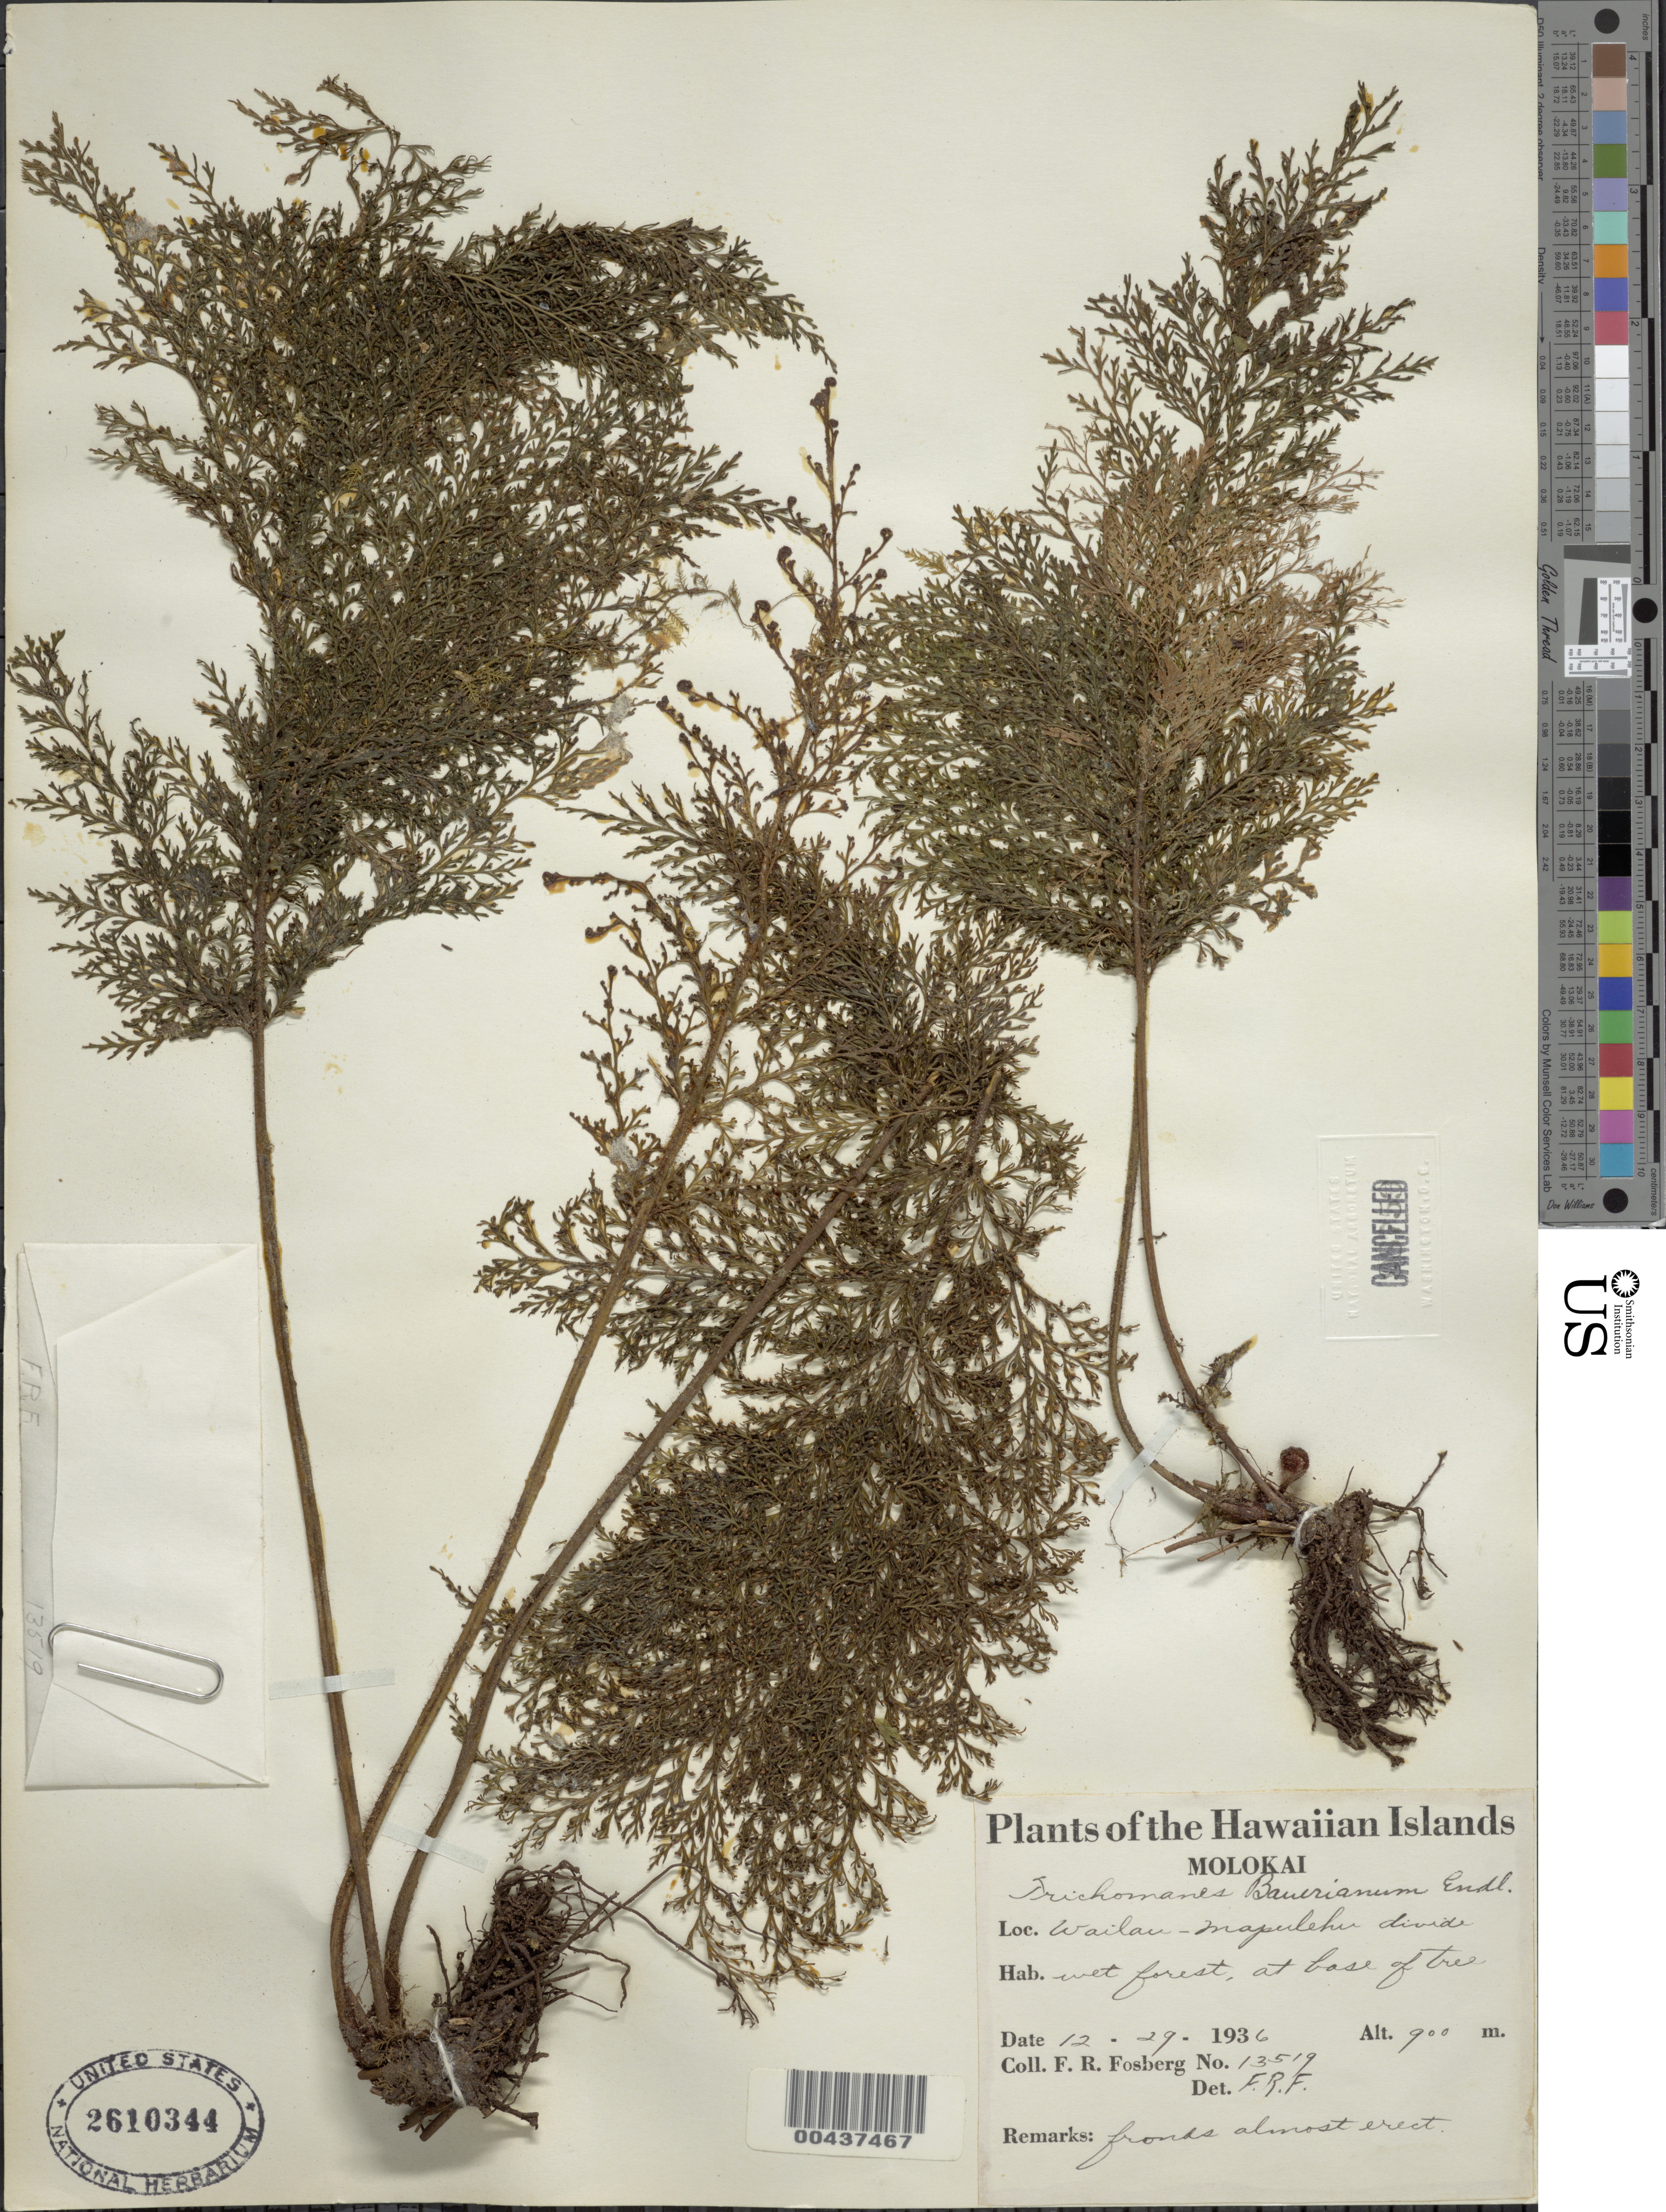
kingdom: Plantae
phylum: Tracheophyta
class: Polypodiopsida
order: Hymenophyllales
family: Hymenophyllaceae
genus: Callistopteris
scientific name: Callistopteris baueriana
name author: Copel.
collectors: F. R. Fosberg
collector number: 13519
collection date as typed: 29 Dec 1936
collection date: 1936-12-29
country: United States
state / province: Hawaii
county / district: Maui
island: Moloka'i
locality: Wailau- Mapulehu divide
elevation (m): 900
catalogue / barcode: US 2610344